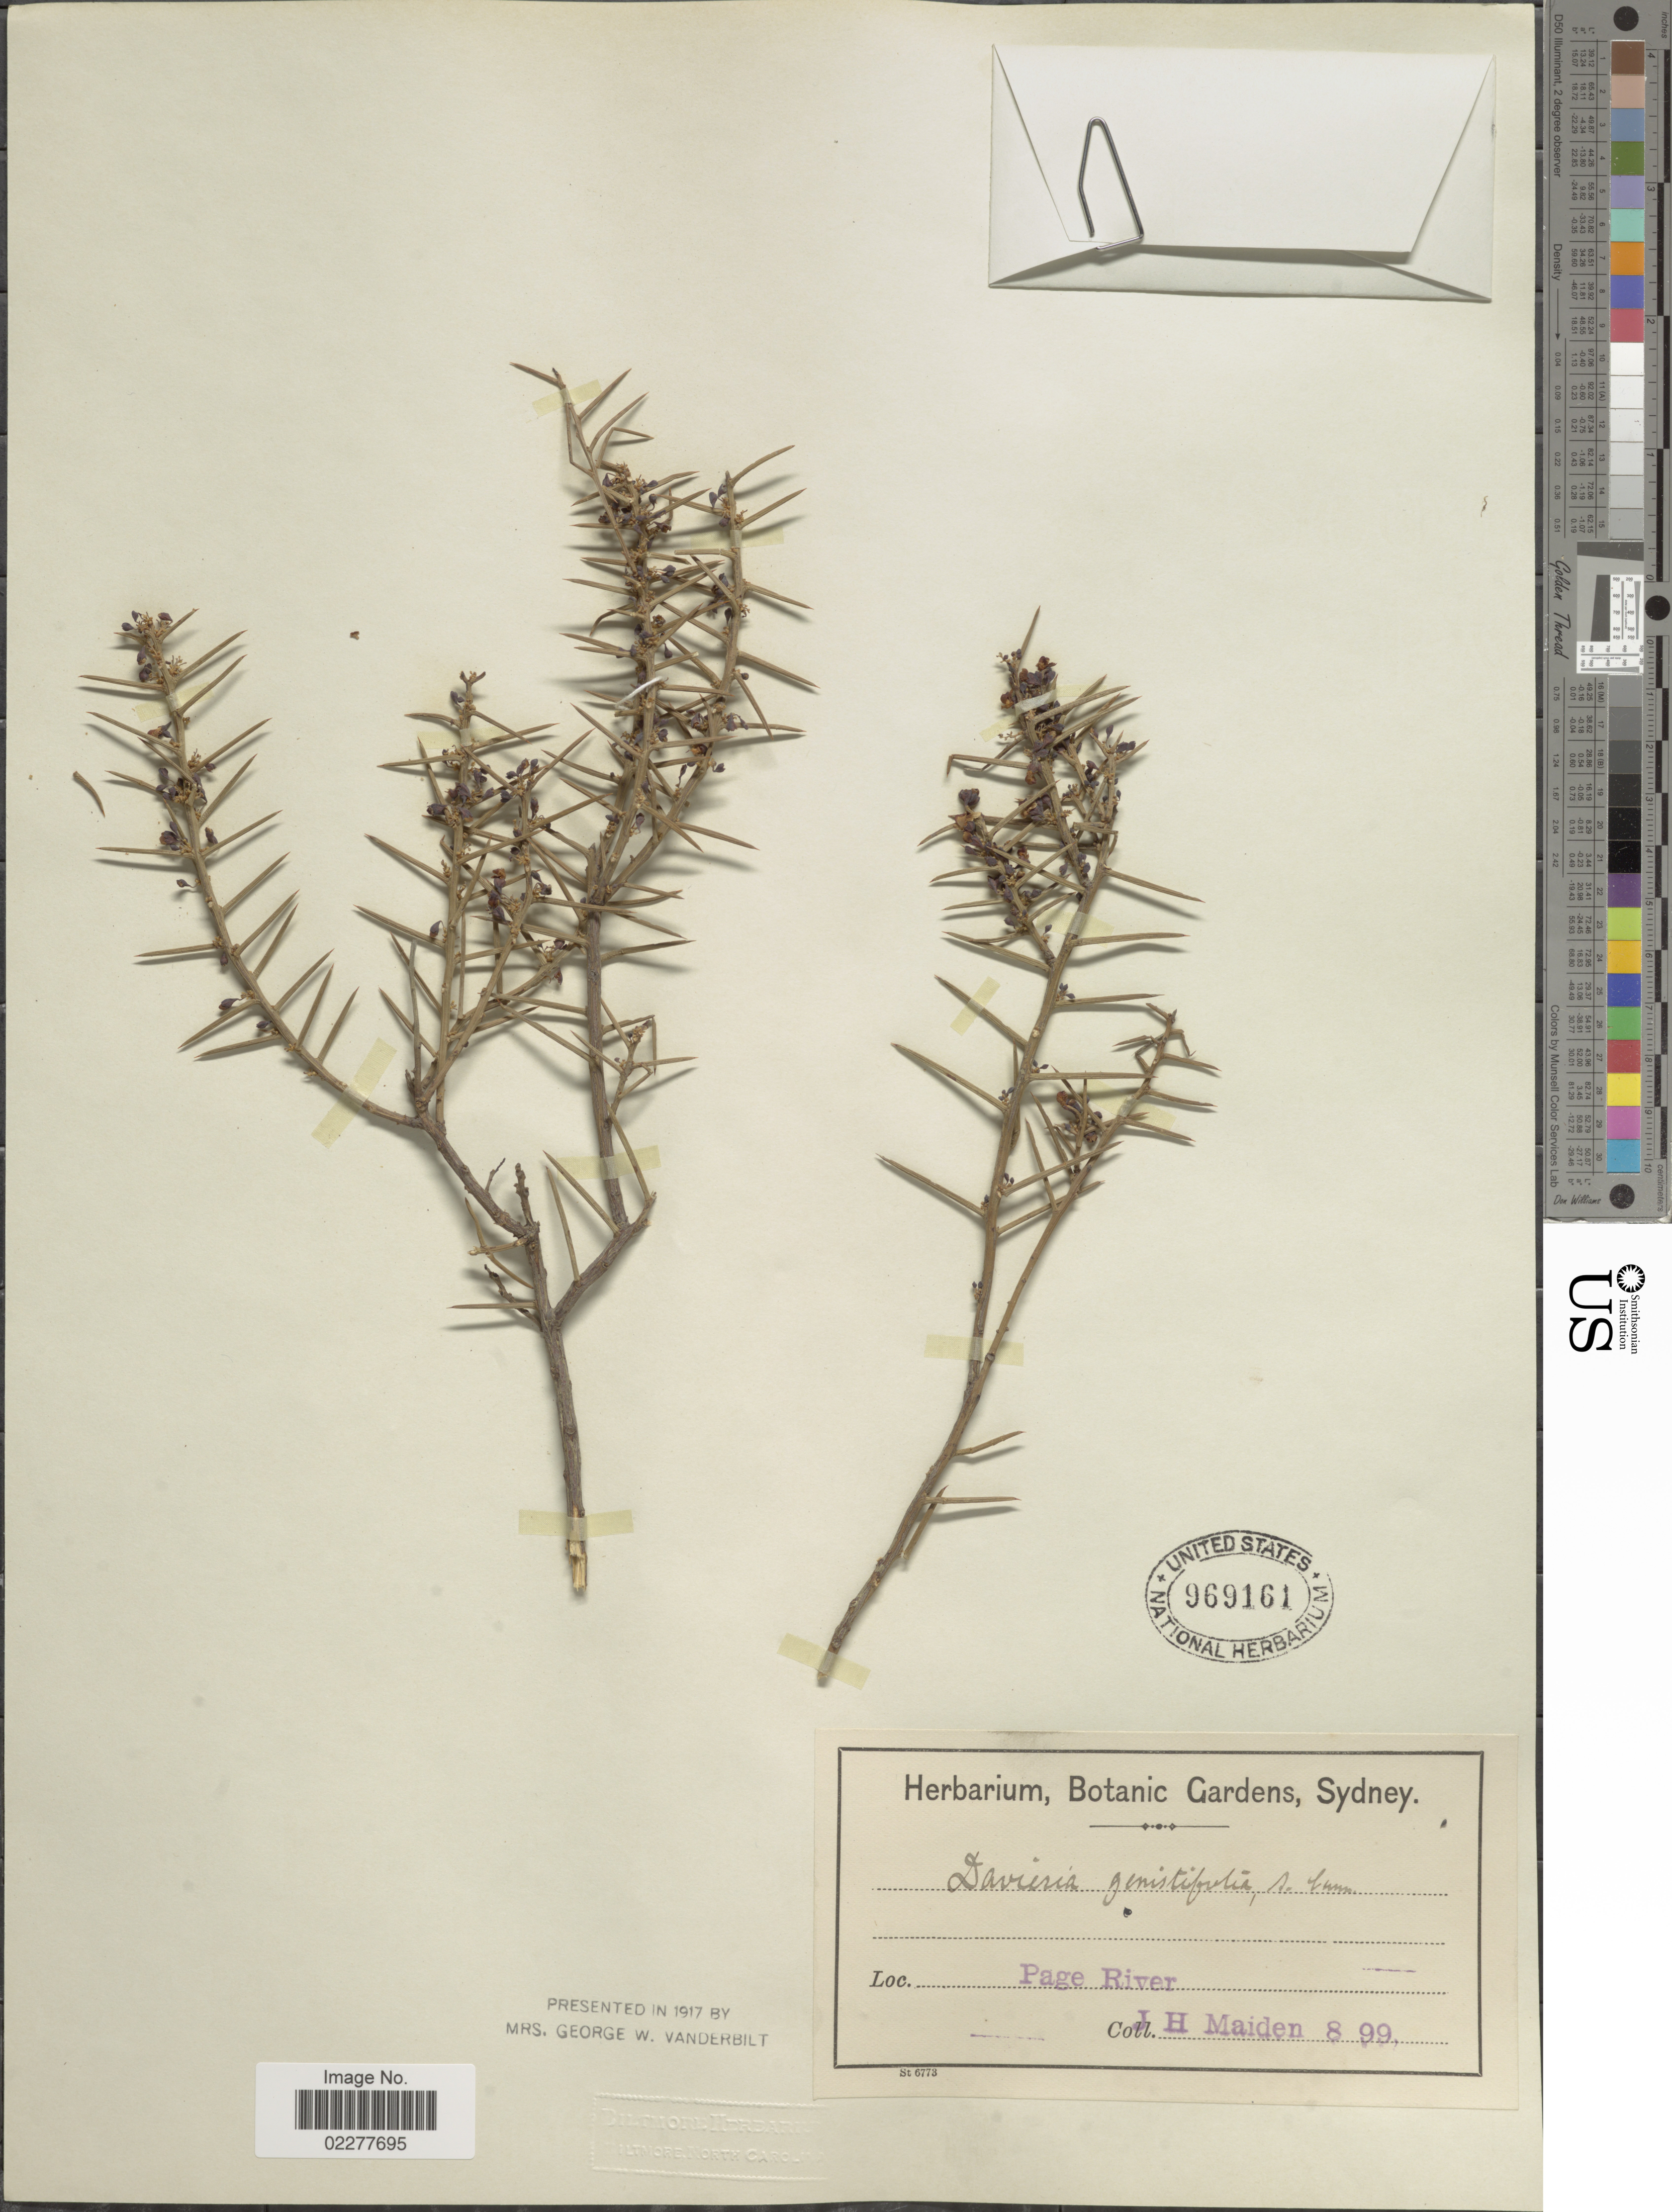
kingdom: Plantae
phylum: Tracheophyta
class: Magnoliopsida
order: Fabales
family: Fabaceae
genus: Daviesia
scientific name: Daviesia genistifolia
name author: A. Cunn. ex Benth.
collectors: J. Maiden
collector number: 899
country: Australia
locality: Page River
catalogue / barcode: US 969161